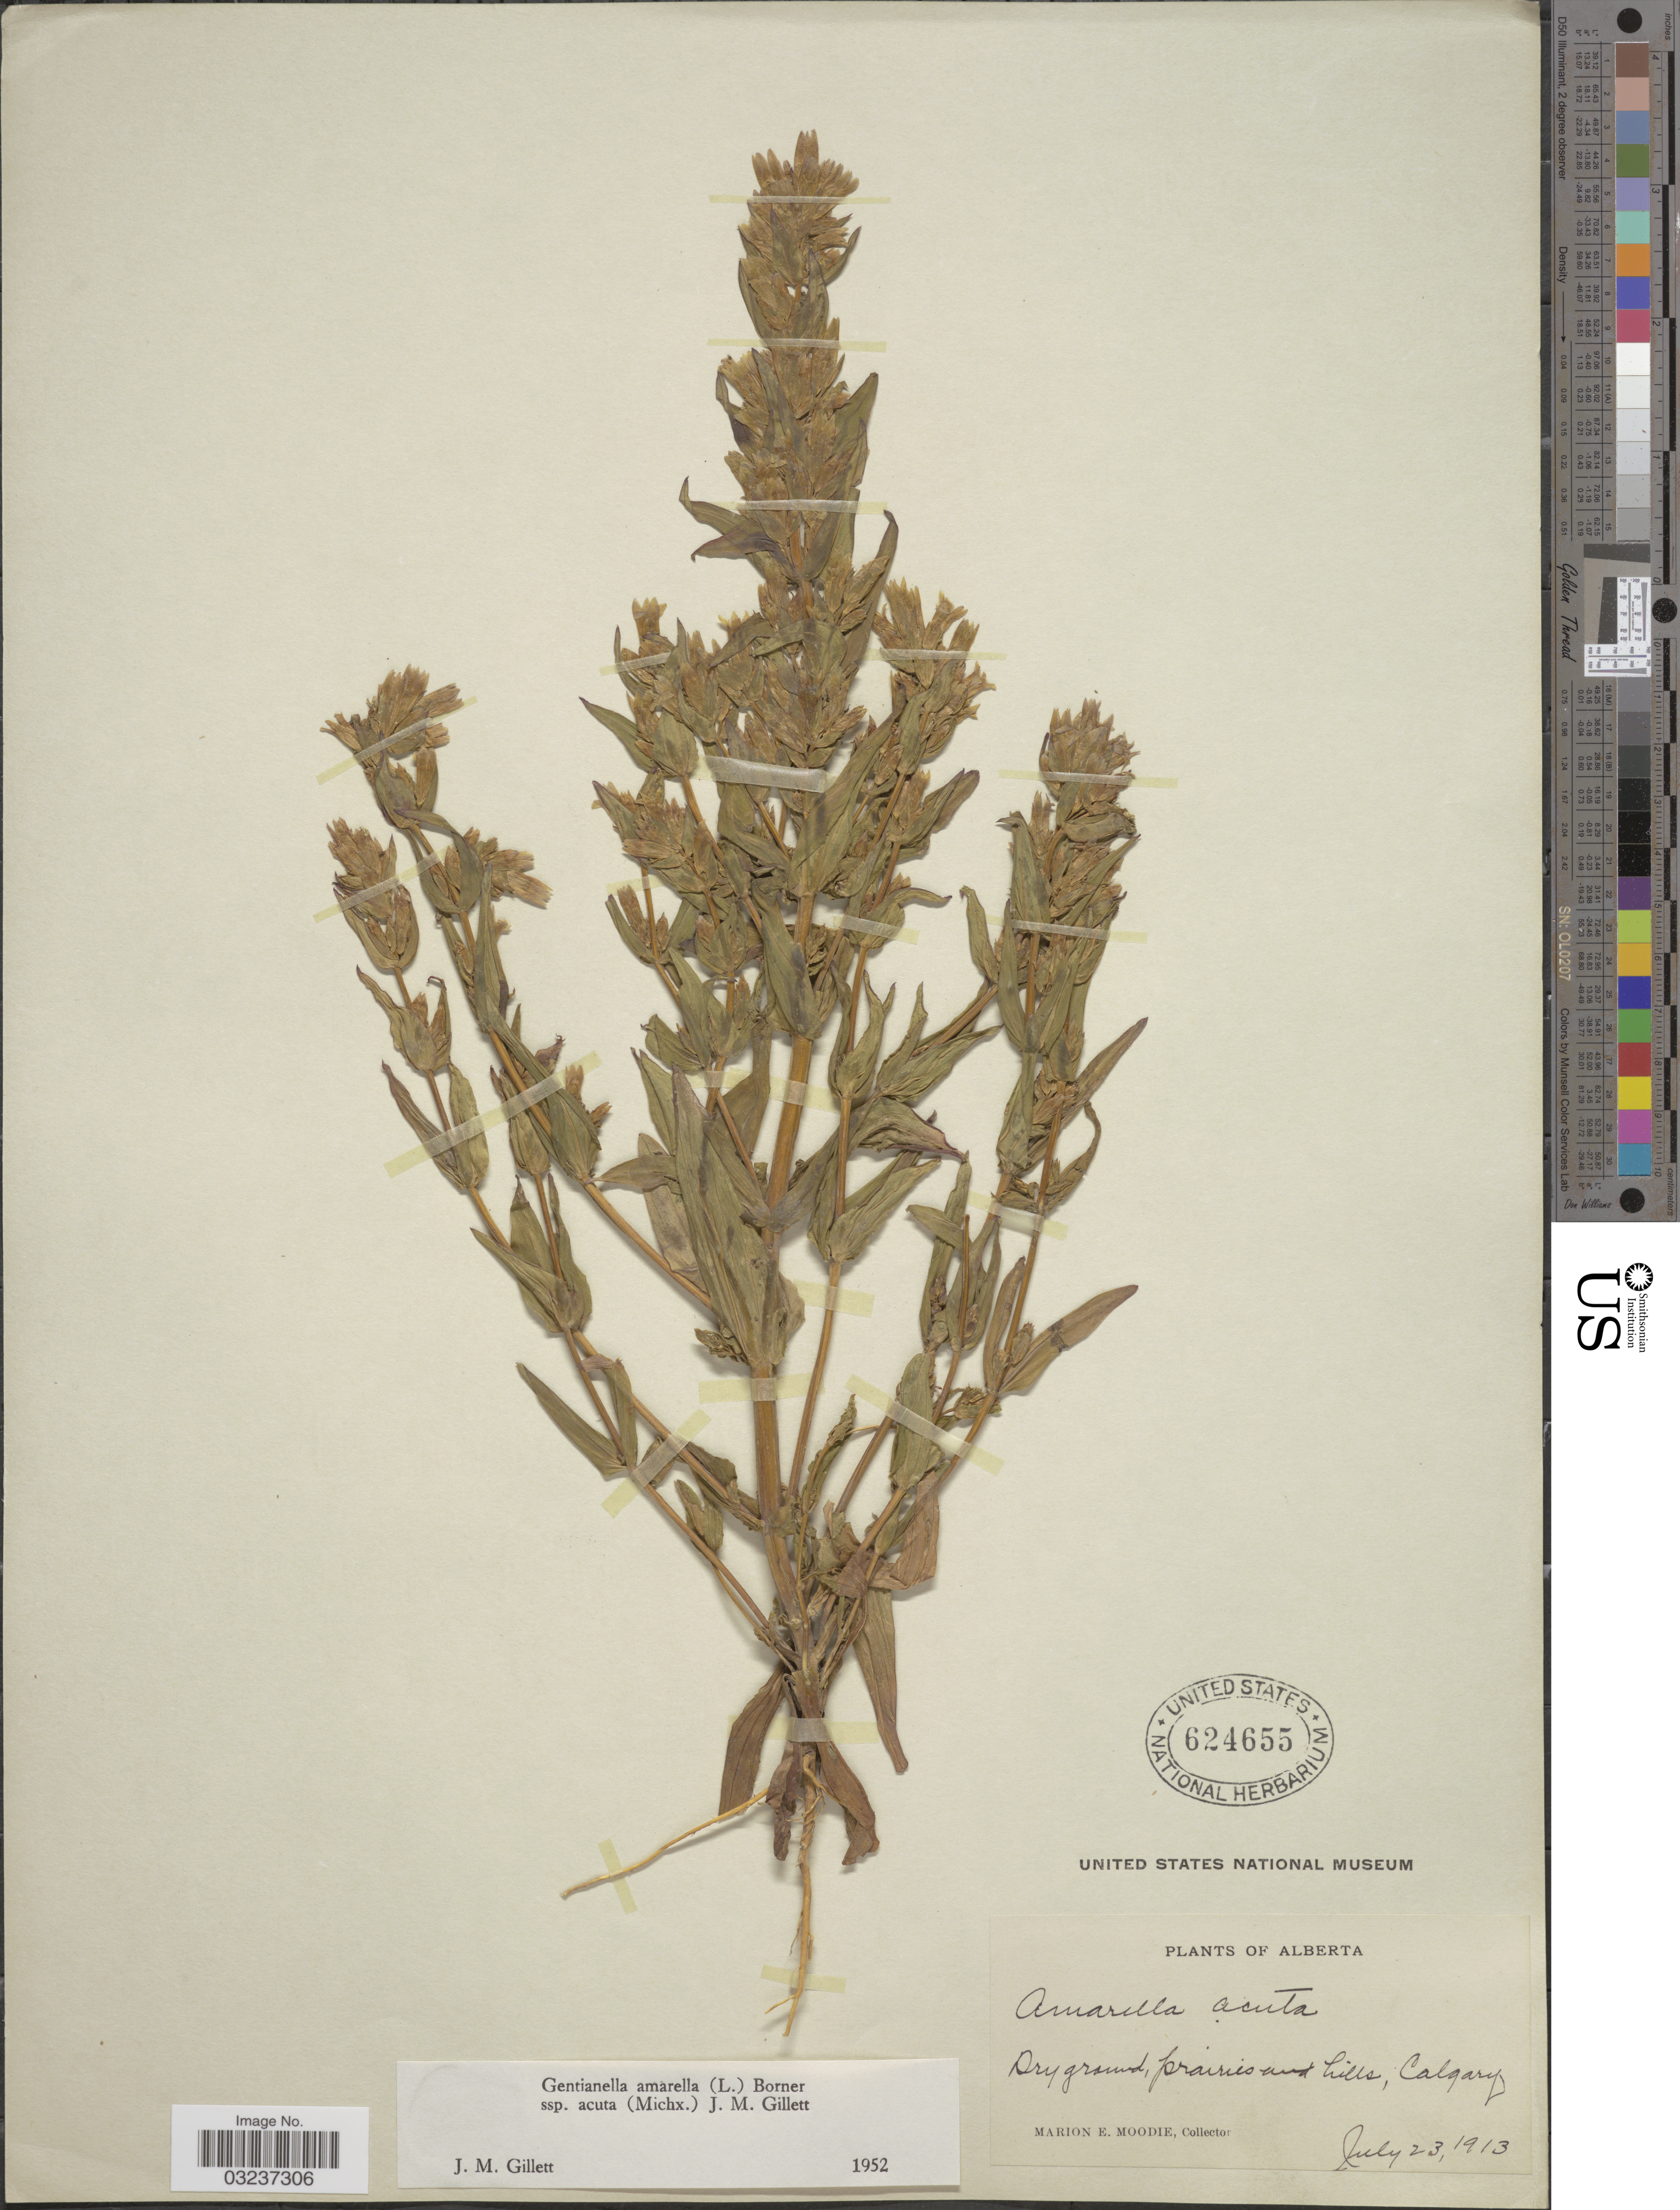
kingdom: Plantae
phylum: Tracheophyta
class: Magnoliopsida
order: Gentianales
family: Gentianaceae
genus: Gentianella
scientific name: Gentianella amarella subsp. acuta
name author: (Michx.) J.M. Gillett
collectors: M. E. Moodie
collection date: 1913-07-23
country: Canada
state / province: Alberta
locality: Calgary.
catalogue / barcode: US 624655